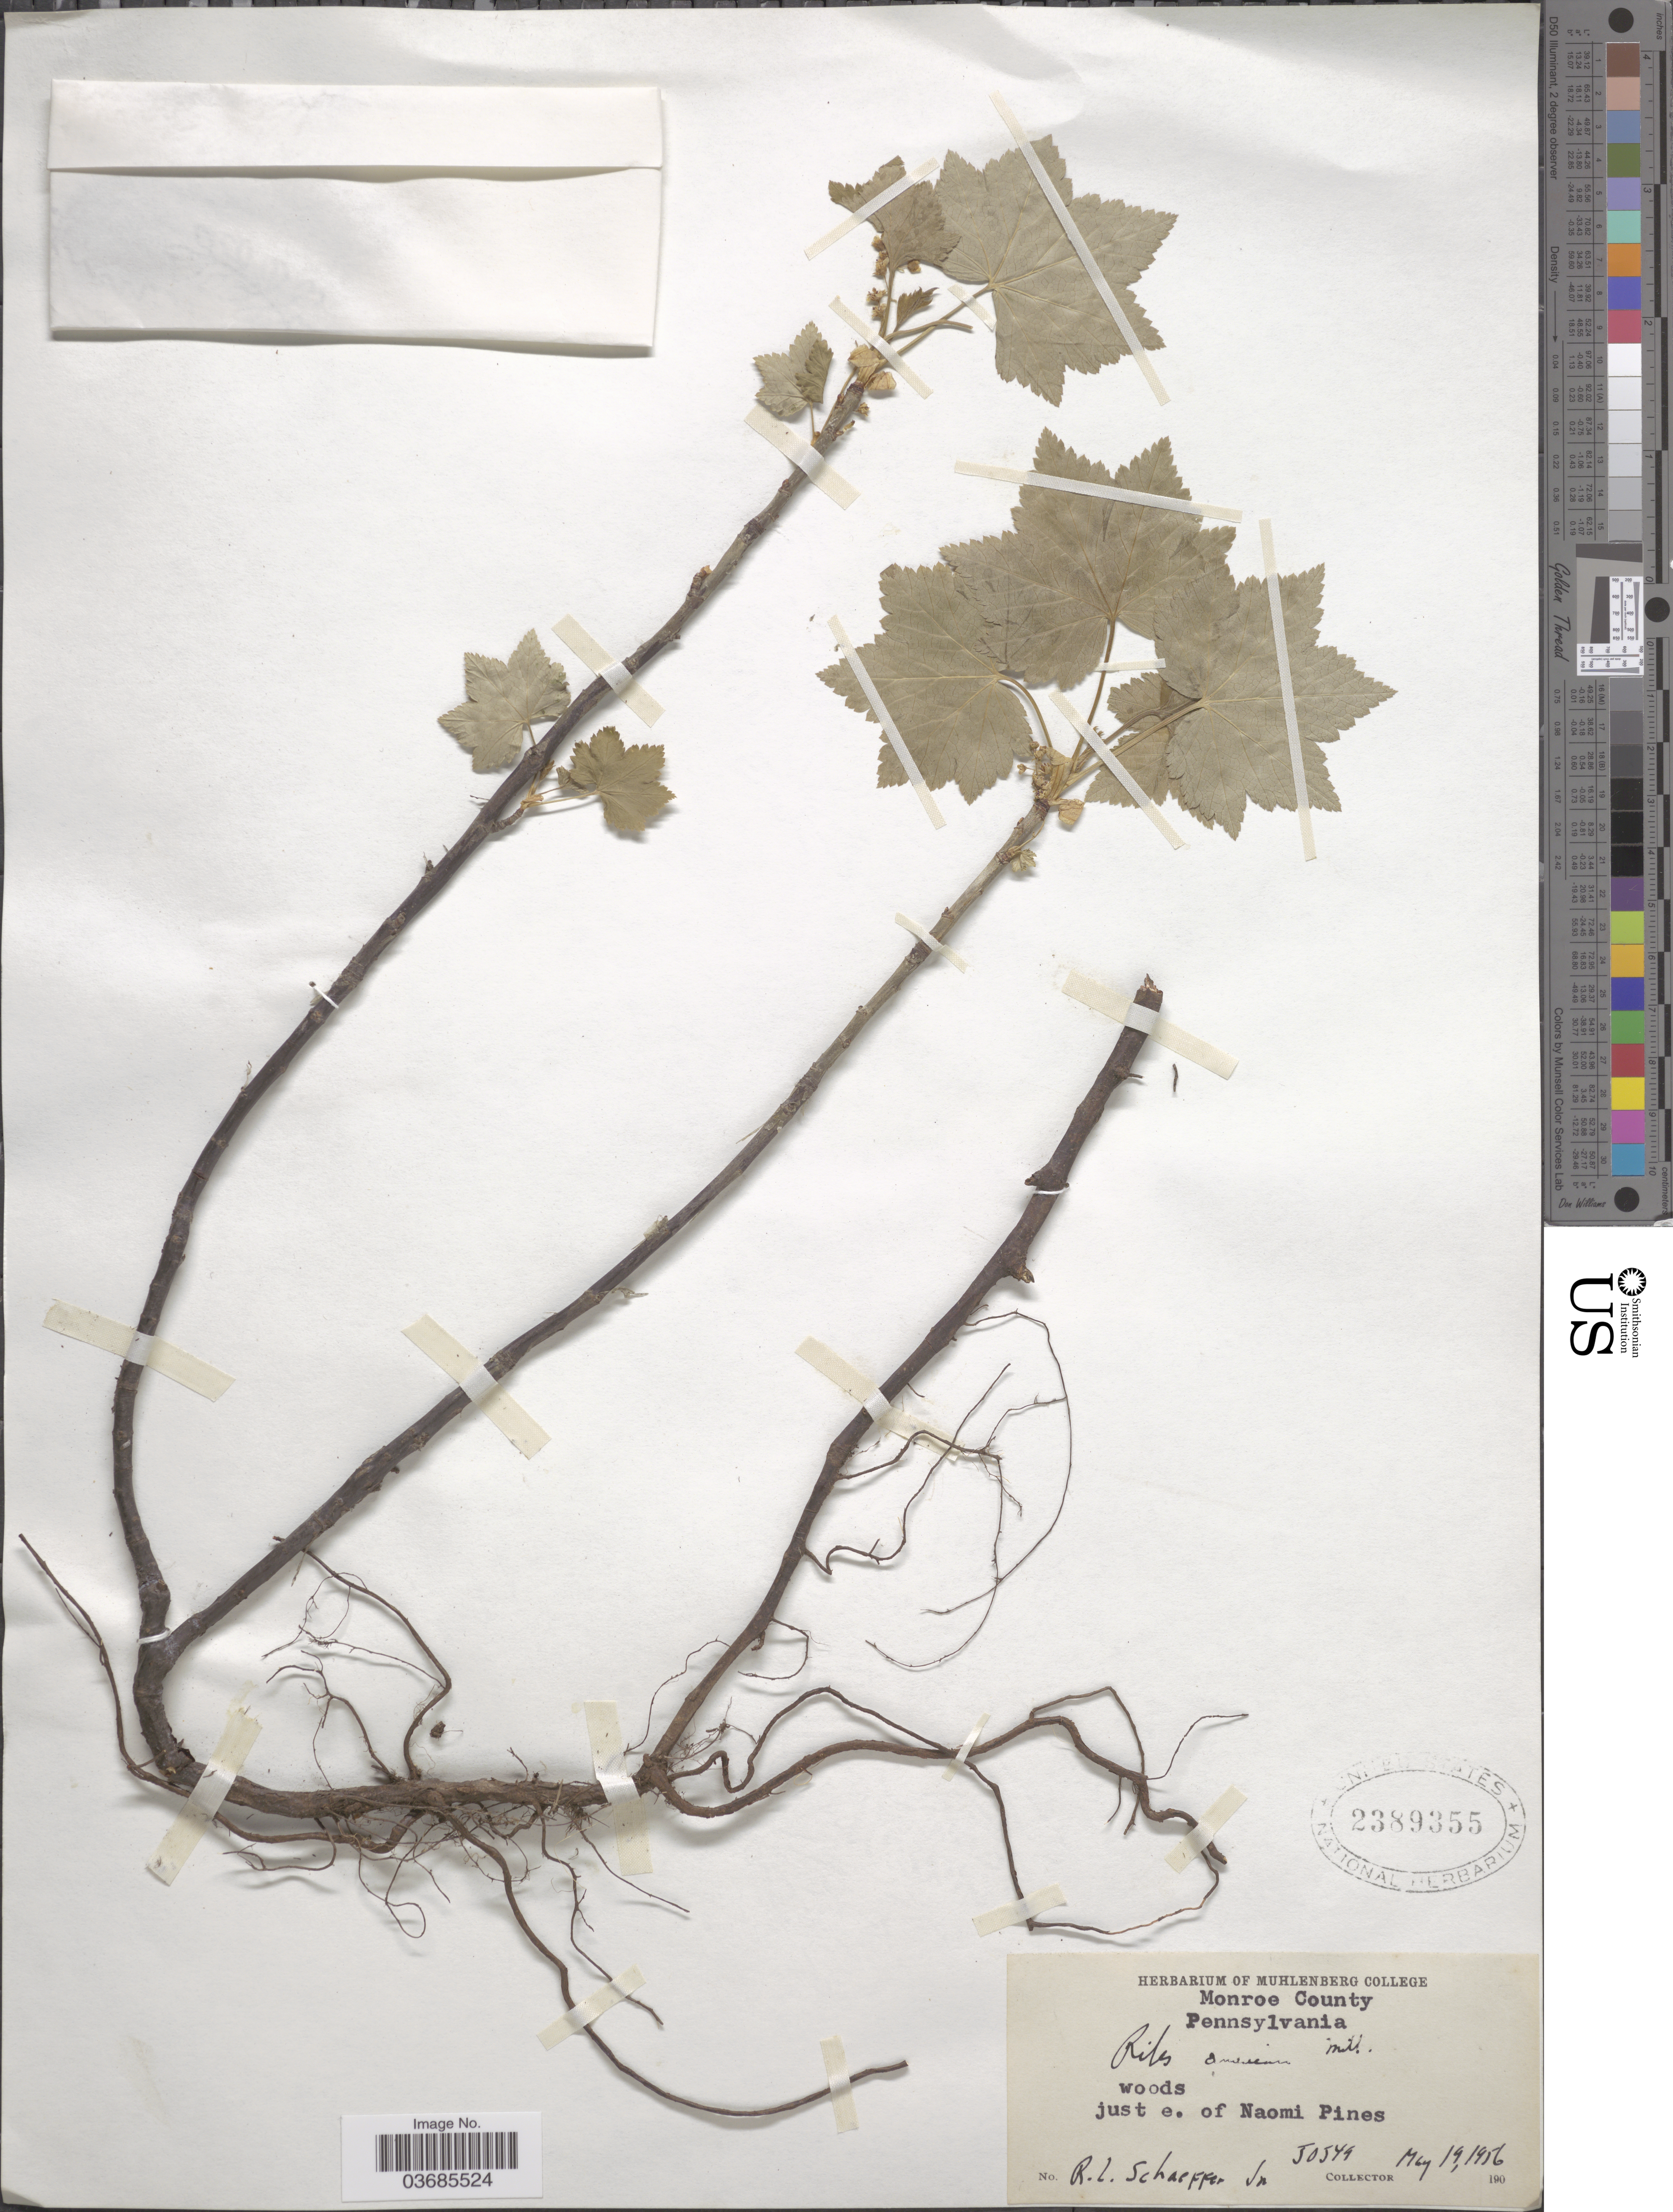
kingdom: Plantae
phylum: Tracheophyta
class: Magnoliopsida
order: Saxifragales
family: Grossulariaceae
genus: Ribes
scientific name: Ribes americanum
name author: Mill.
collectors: R. L. Schaeffer Jr.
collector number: J0549*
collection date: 1956-05-19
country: United States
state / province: Pennsylvania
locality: Monroe County. Woods just e. of Naomi Pines.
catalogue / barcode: US 2389355